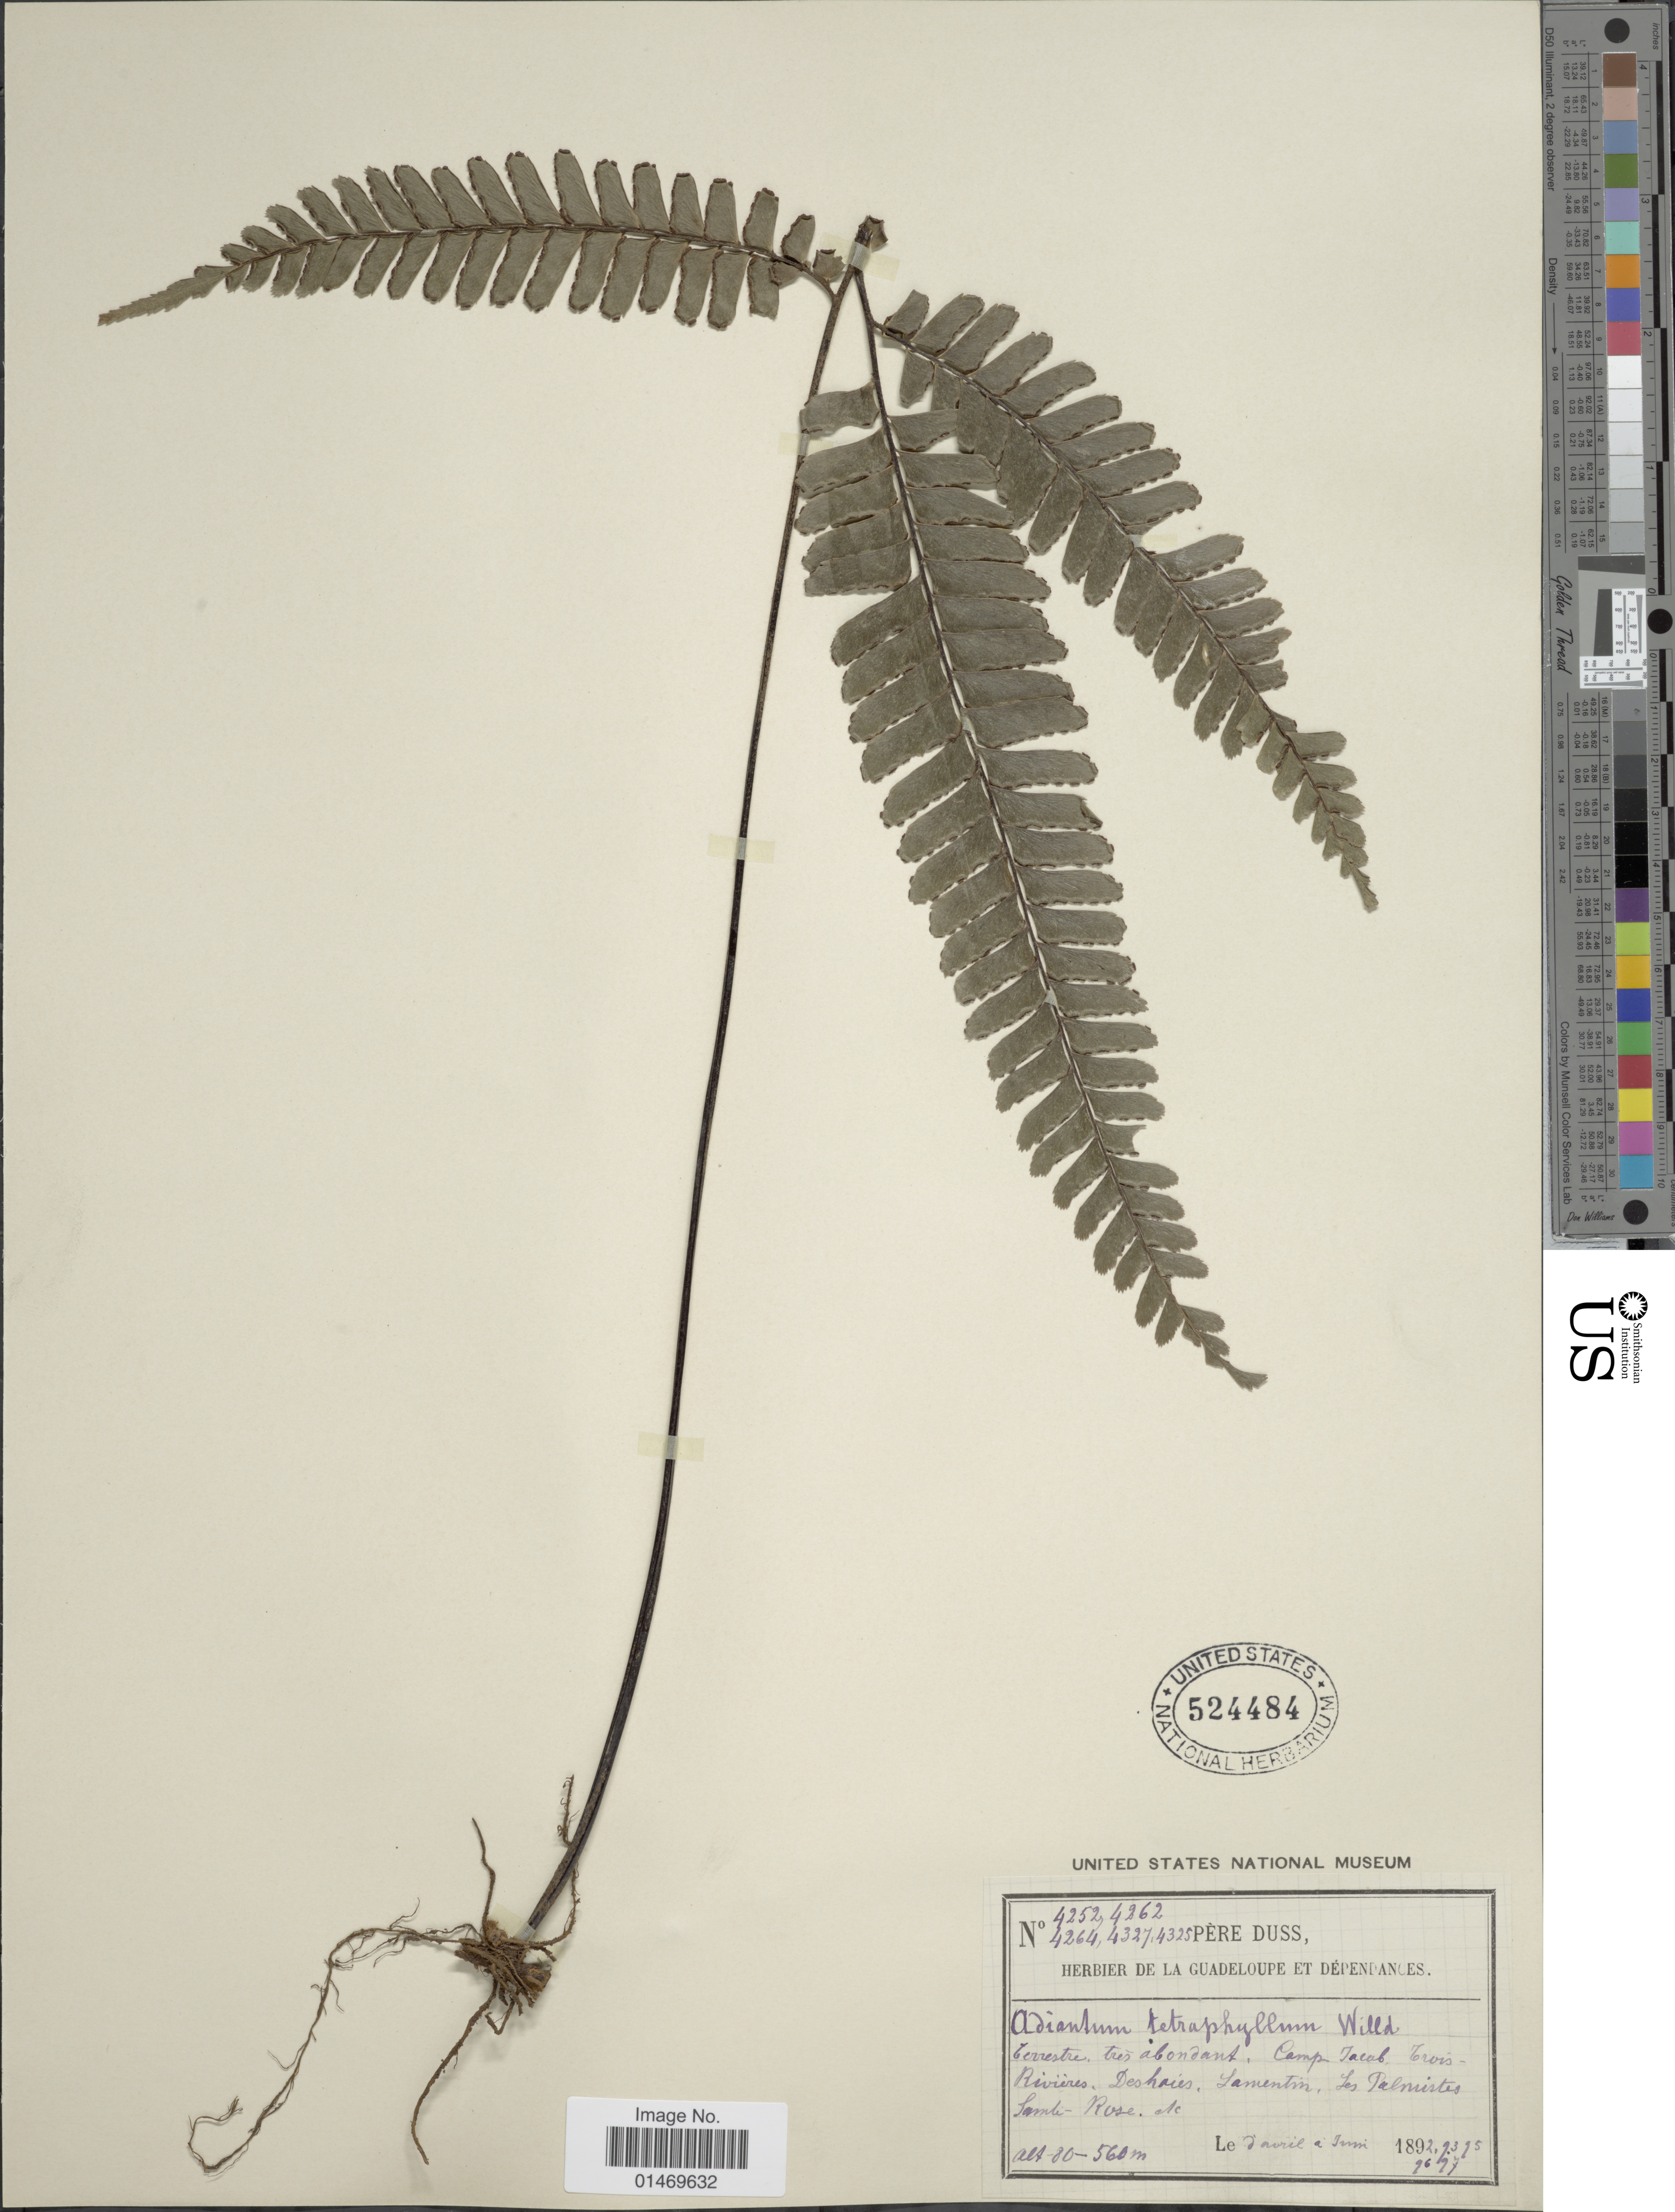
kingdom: Plantae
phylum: Tracheophyta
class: Polypodiopsida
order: Polypodiales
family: Pteridaceae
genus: Adiantum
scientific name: Adiantum tetraphyllum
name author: Humb. & Bonpl. ex Willd.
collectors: Père Duss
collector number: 4252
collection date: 1892-06/1897-07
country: Guadeloupe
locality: Terrestre tres abondant, Camp Jacob, Trois-Rivières. Deshaies, Lamentin, les Palmistes, Sainte-Rose. etc.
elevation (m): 80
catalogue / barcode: US 524484